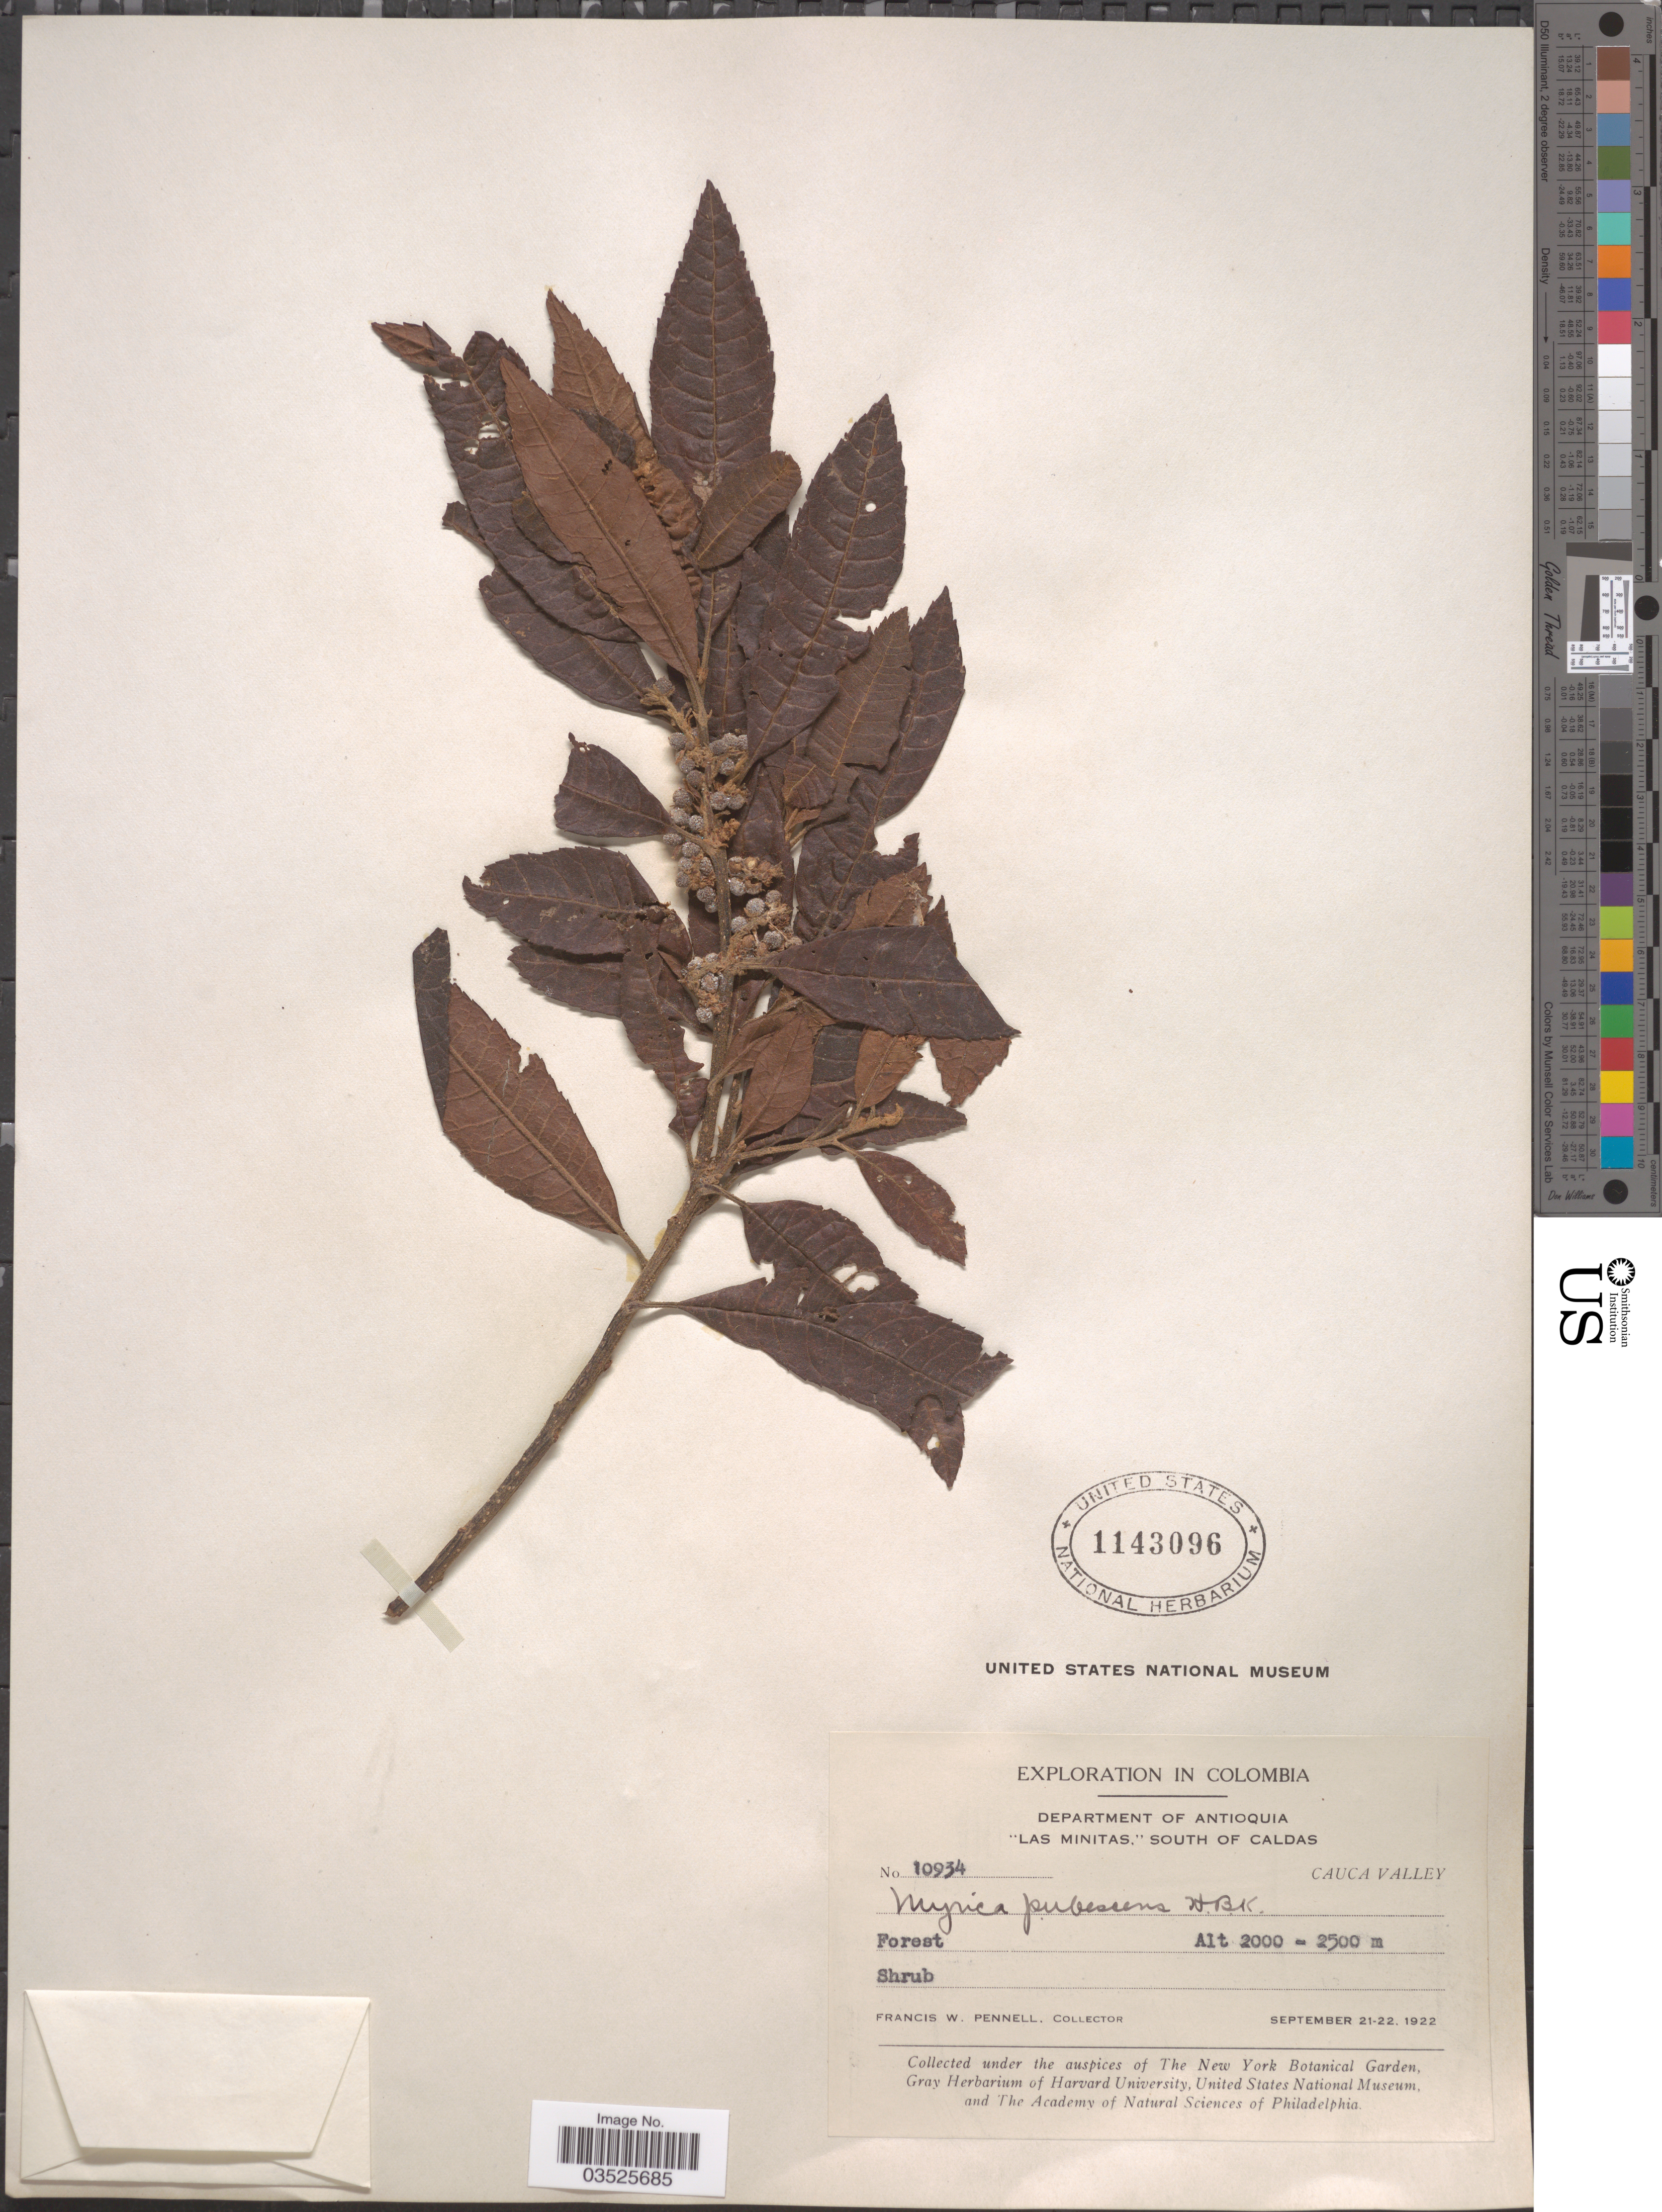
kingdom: Plantae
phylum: Tracheophyta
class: Magnoliopsida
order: Fagales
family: Myricaceae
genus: Morella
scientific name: Morella pubescens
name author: (Humb. & Bonpl. ex Willd.) Wilbur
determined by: Strong, M. T., (US), Smithsonian Institution - National Museum of Natural History (UNITED STATES)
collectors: F. W. Pennell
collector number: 10934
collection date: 1922-09-21/1922-09-22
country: Colombia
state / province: Antioquia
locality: Department of Antioquia 'Las Minitas' South of Caldas. Cauca Valley. Forest.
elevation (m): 2000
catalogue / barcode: US 1143096